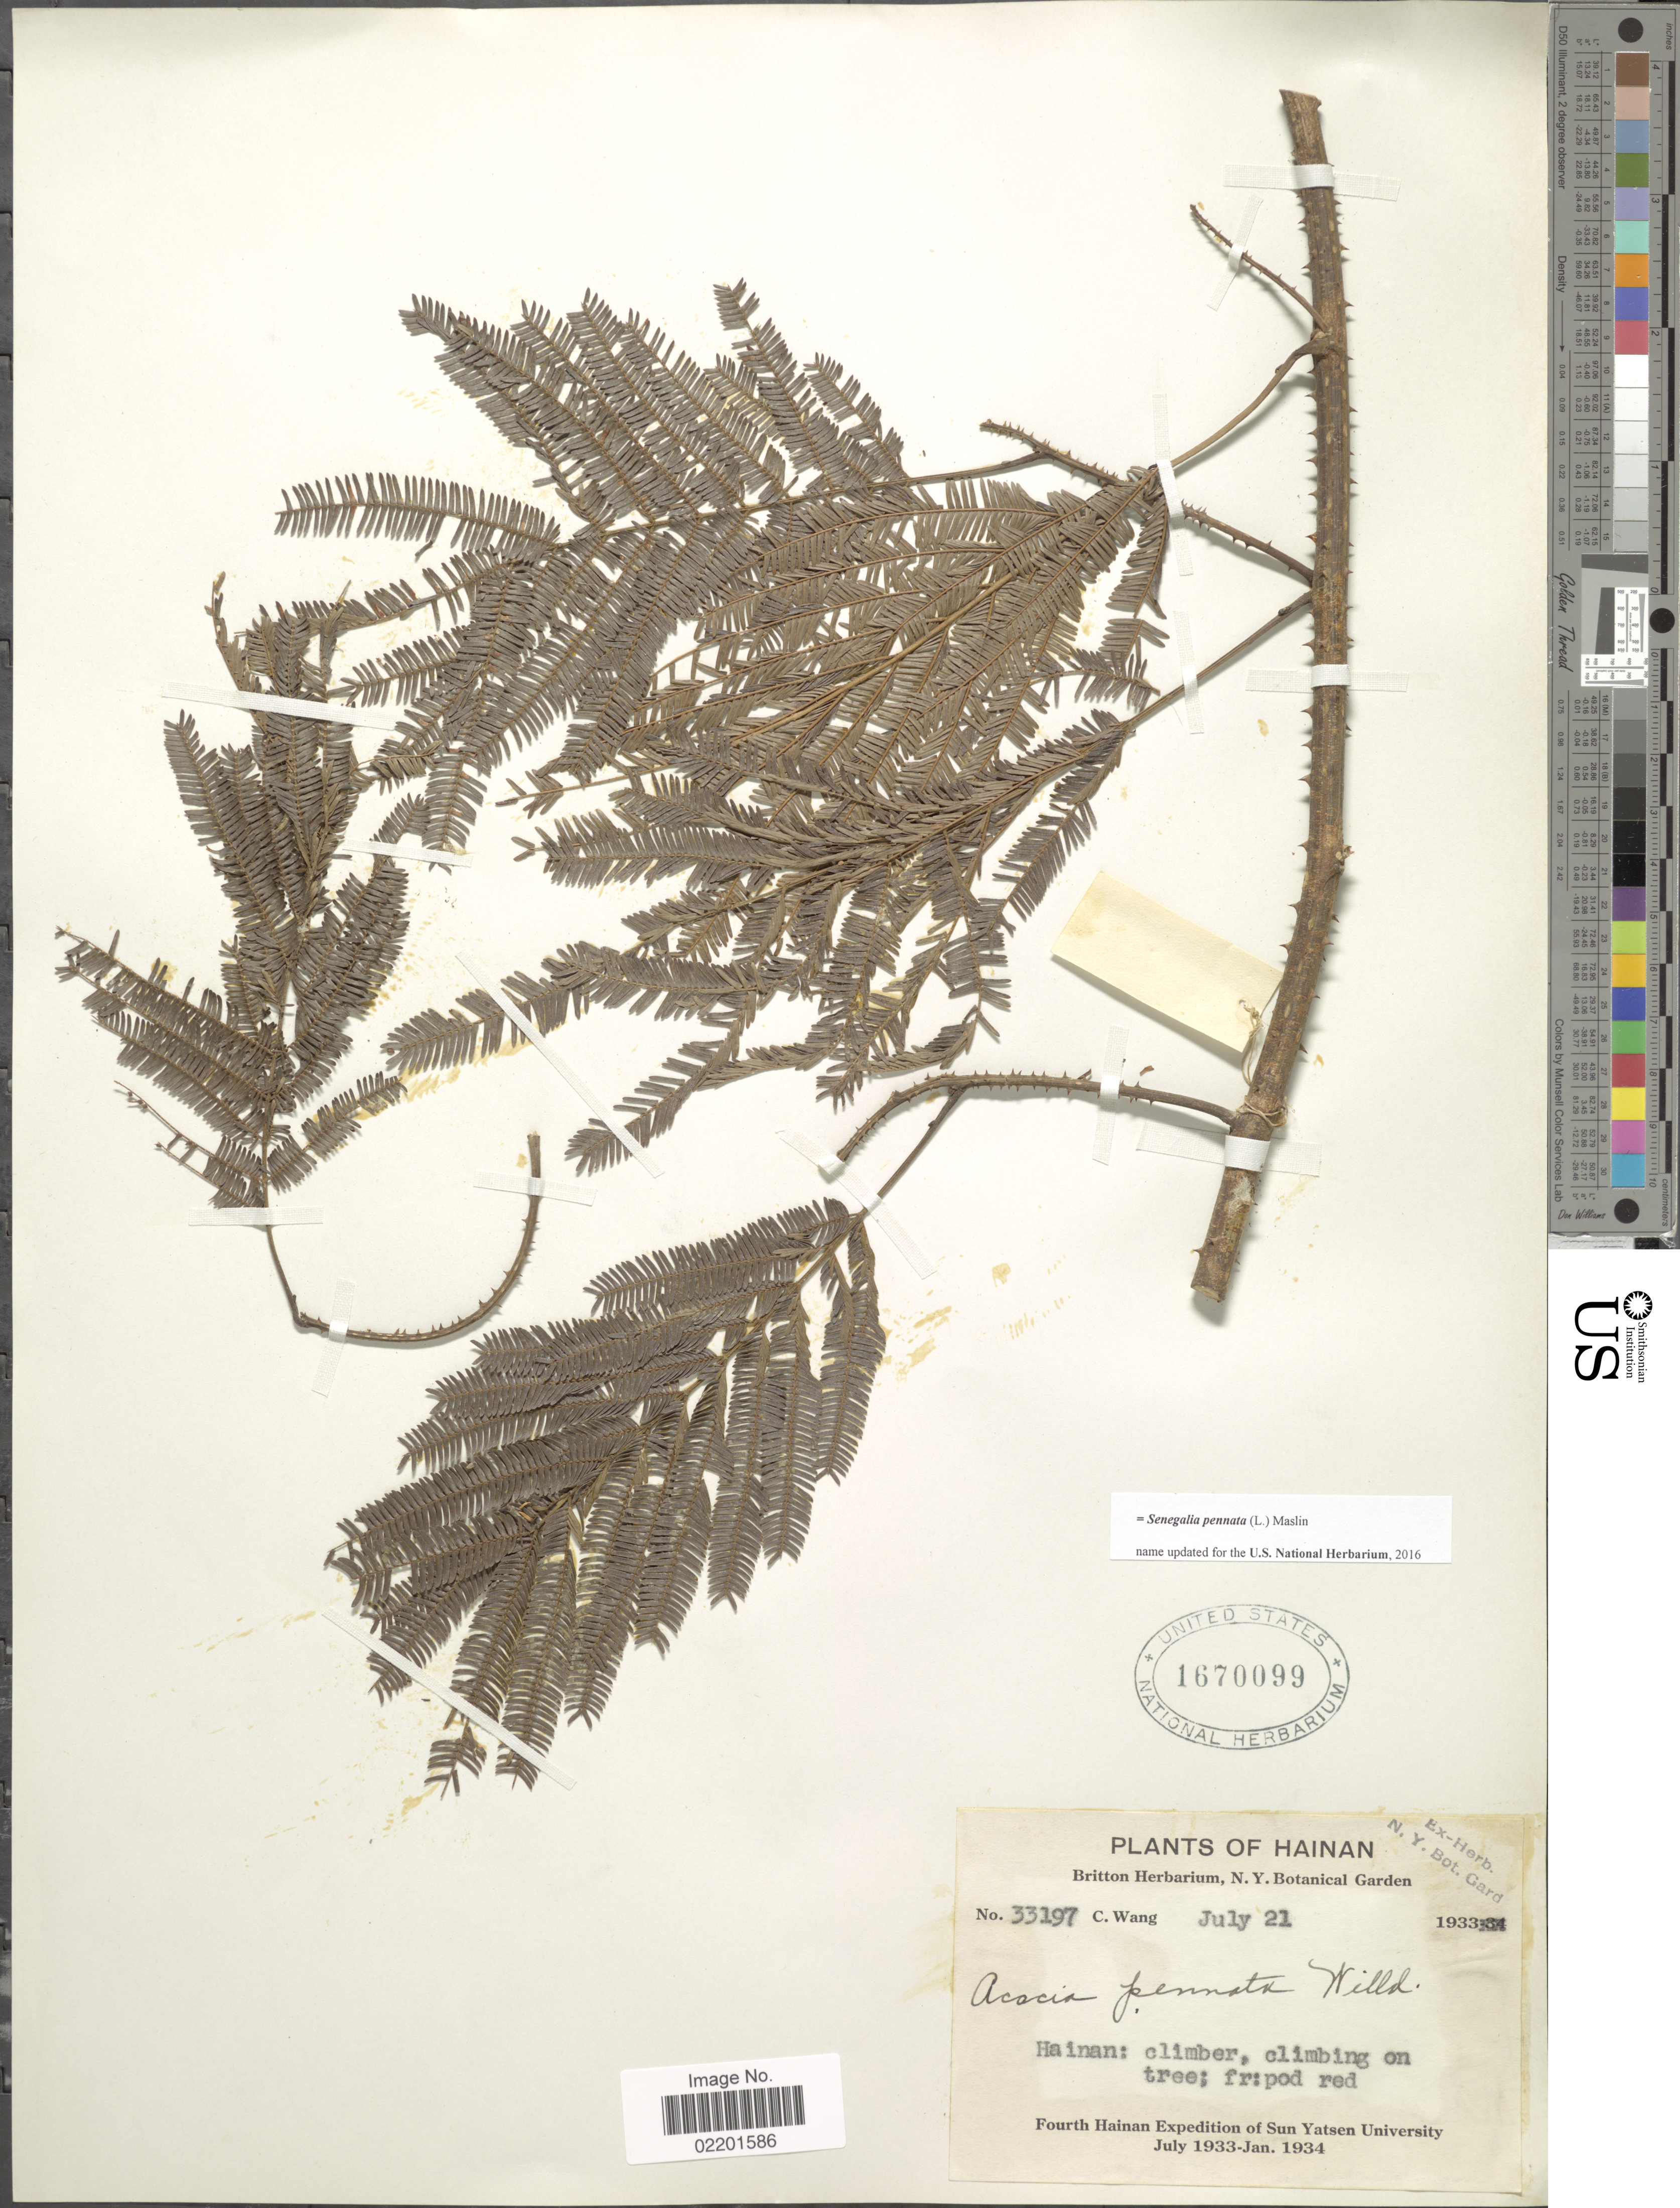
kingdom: Plantae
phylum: Tracheophyta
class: Magnoliopsida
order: Fabales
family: Fabaceae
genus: Senegalia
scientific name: Senegalia pennata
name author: (L.) Maslin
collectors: C. Wang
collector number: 33197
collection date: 1933-07-21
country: China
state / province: Hainan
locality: Hainan.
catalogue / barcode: US 1670099